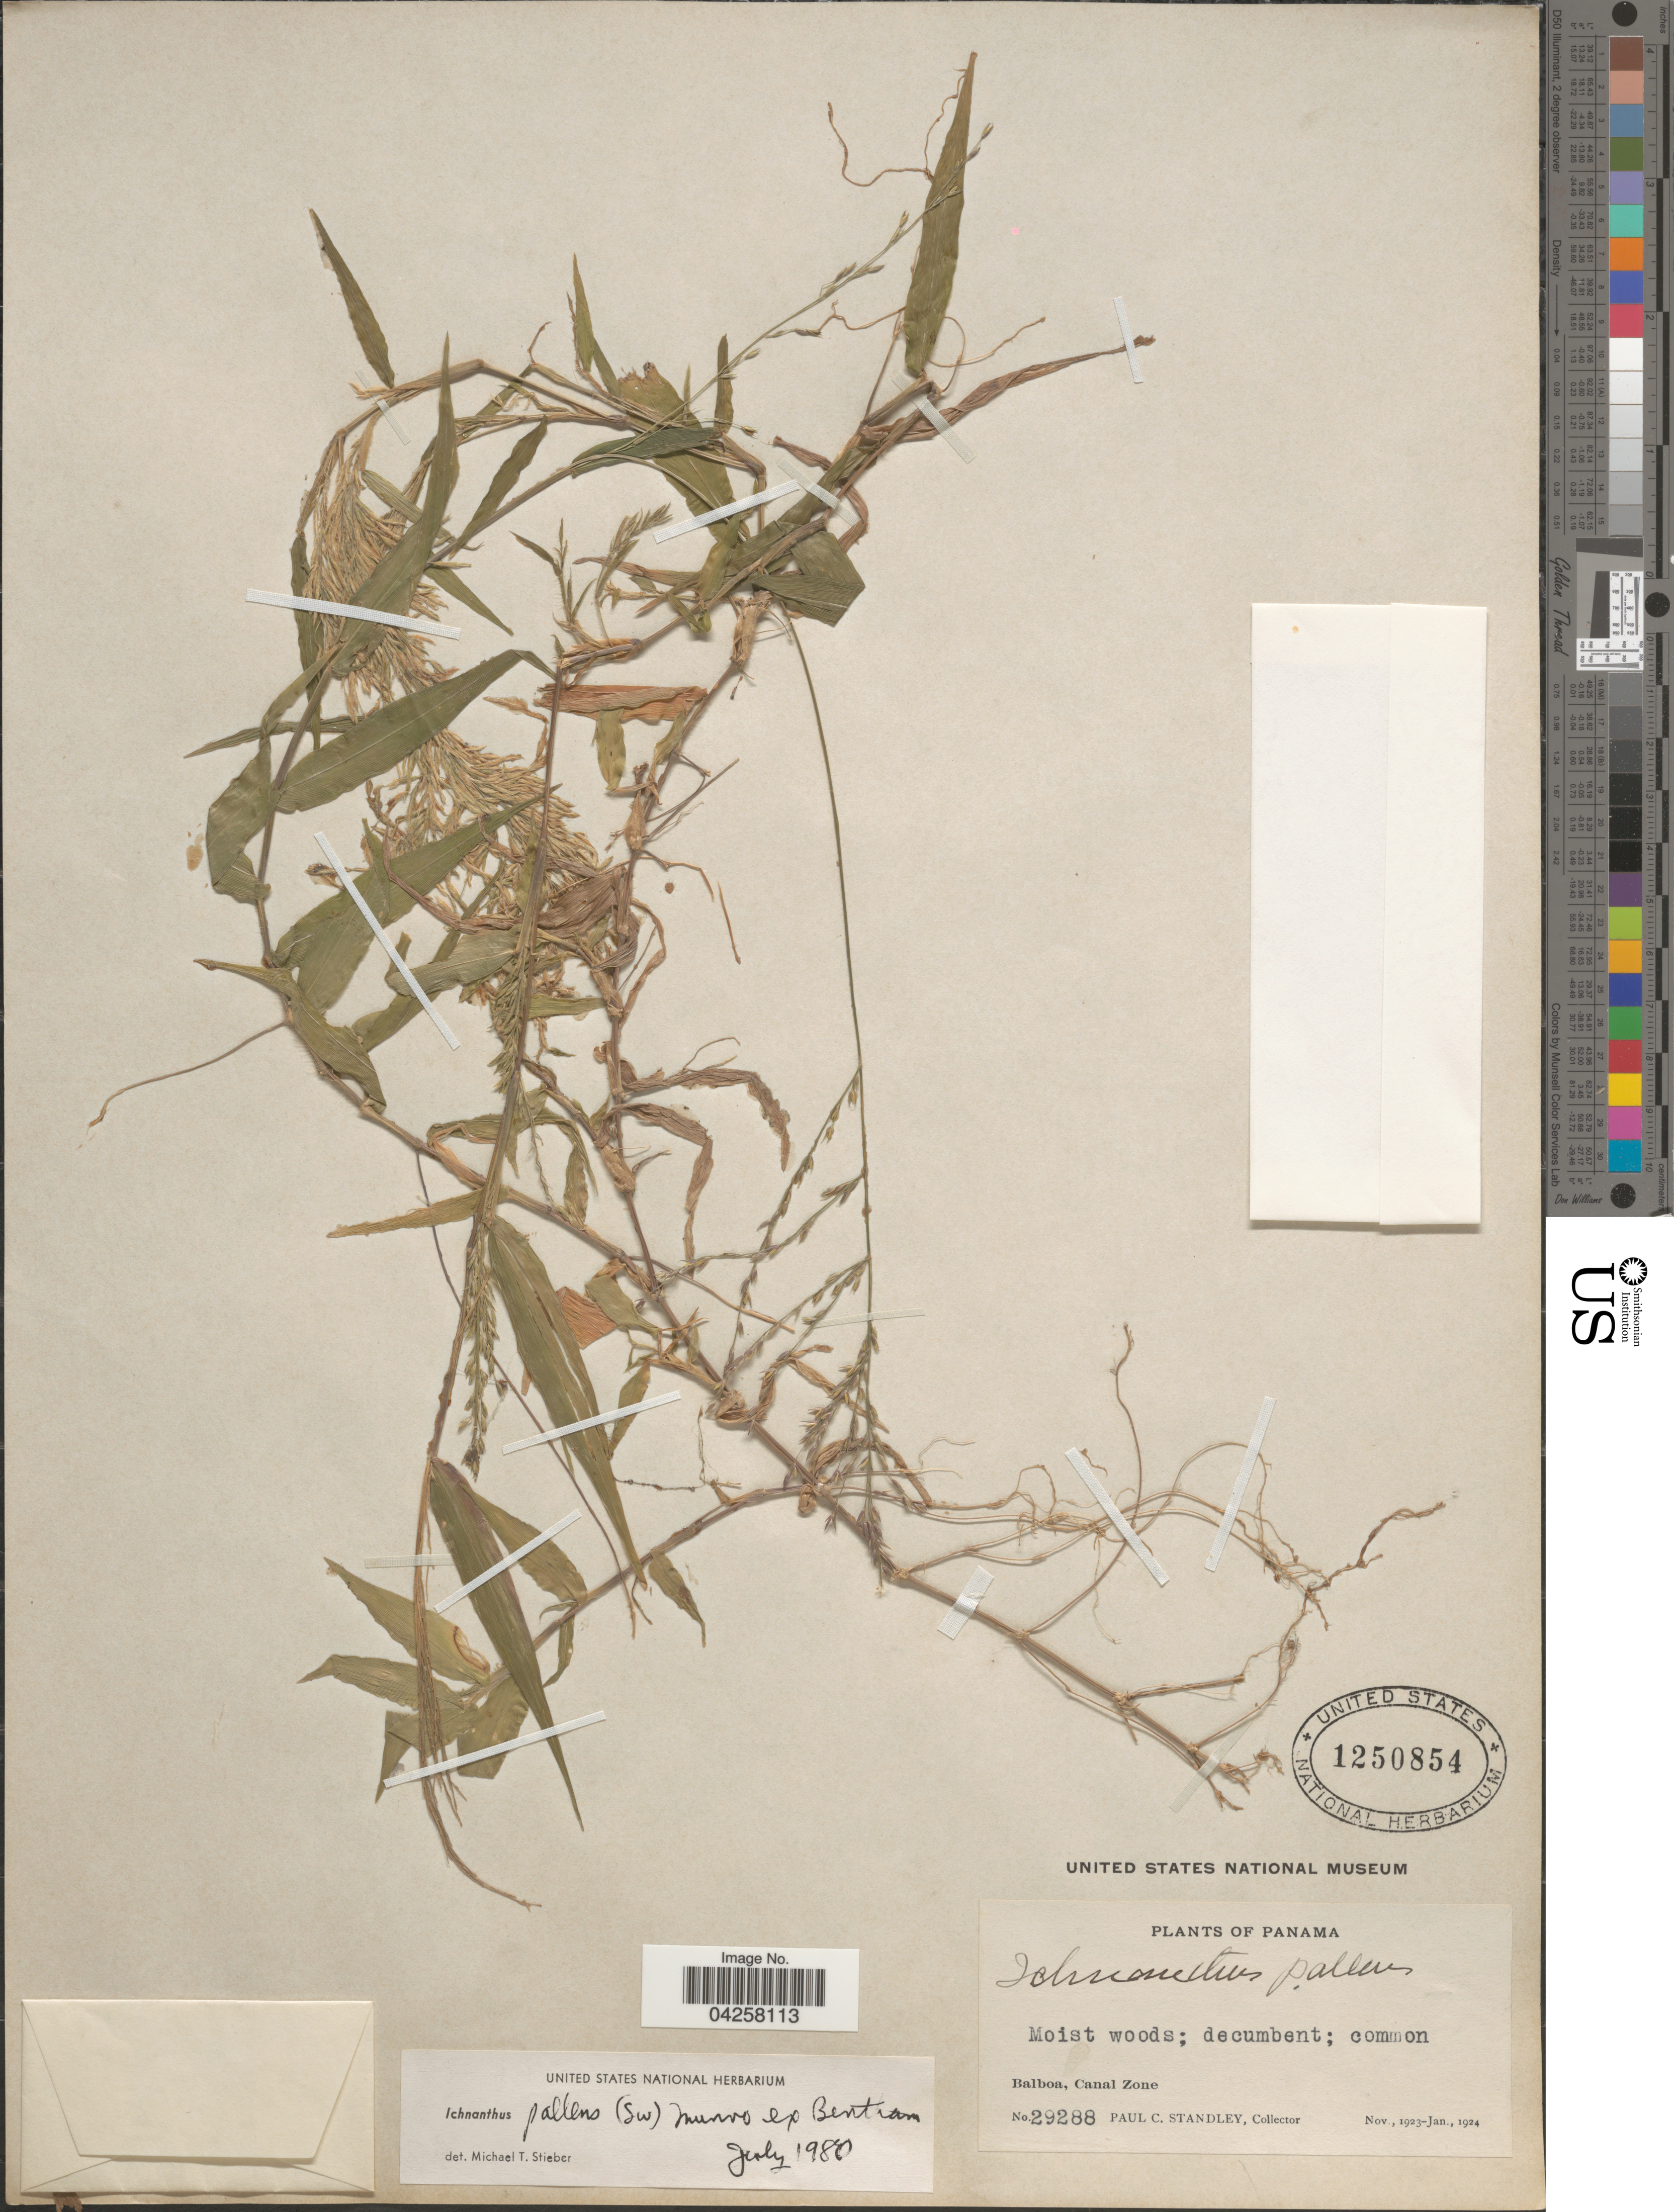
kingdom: Plantae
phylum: Tracheophyta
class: Liliopsida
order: Poales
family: Poaceae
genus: Ichnanthus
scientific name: Ichnanthus pallens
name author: (Sw.) Munro ex Benth.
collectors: P. C. Standley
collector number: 29288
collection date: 1923-11/1924-01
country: Panama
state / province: Colón / Panamá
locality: Balboa, Canal Zone.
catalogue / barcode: US 1250854